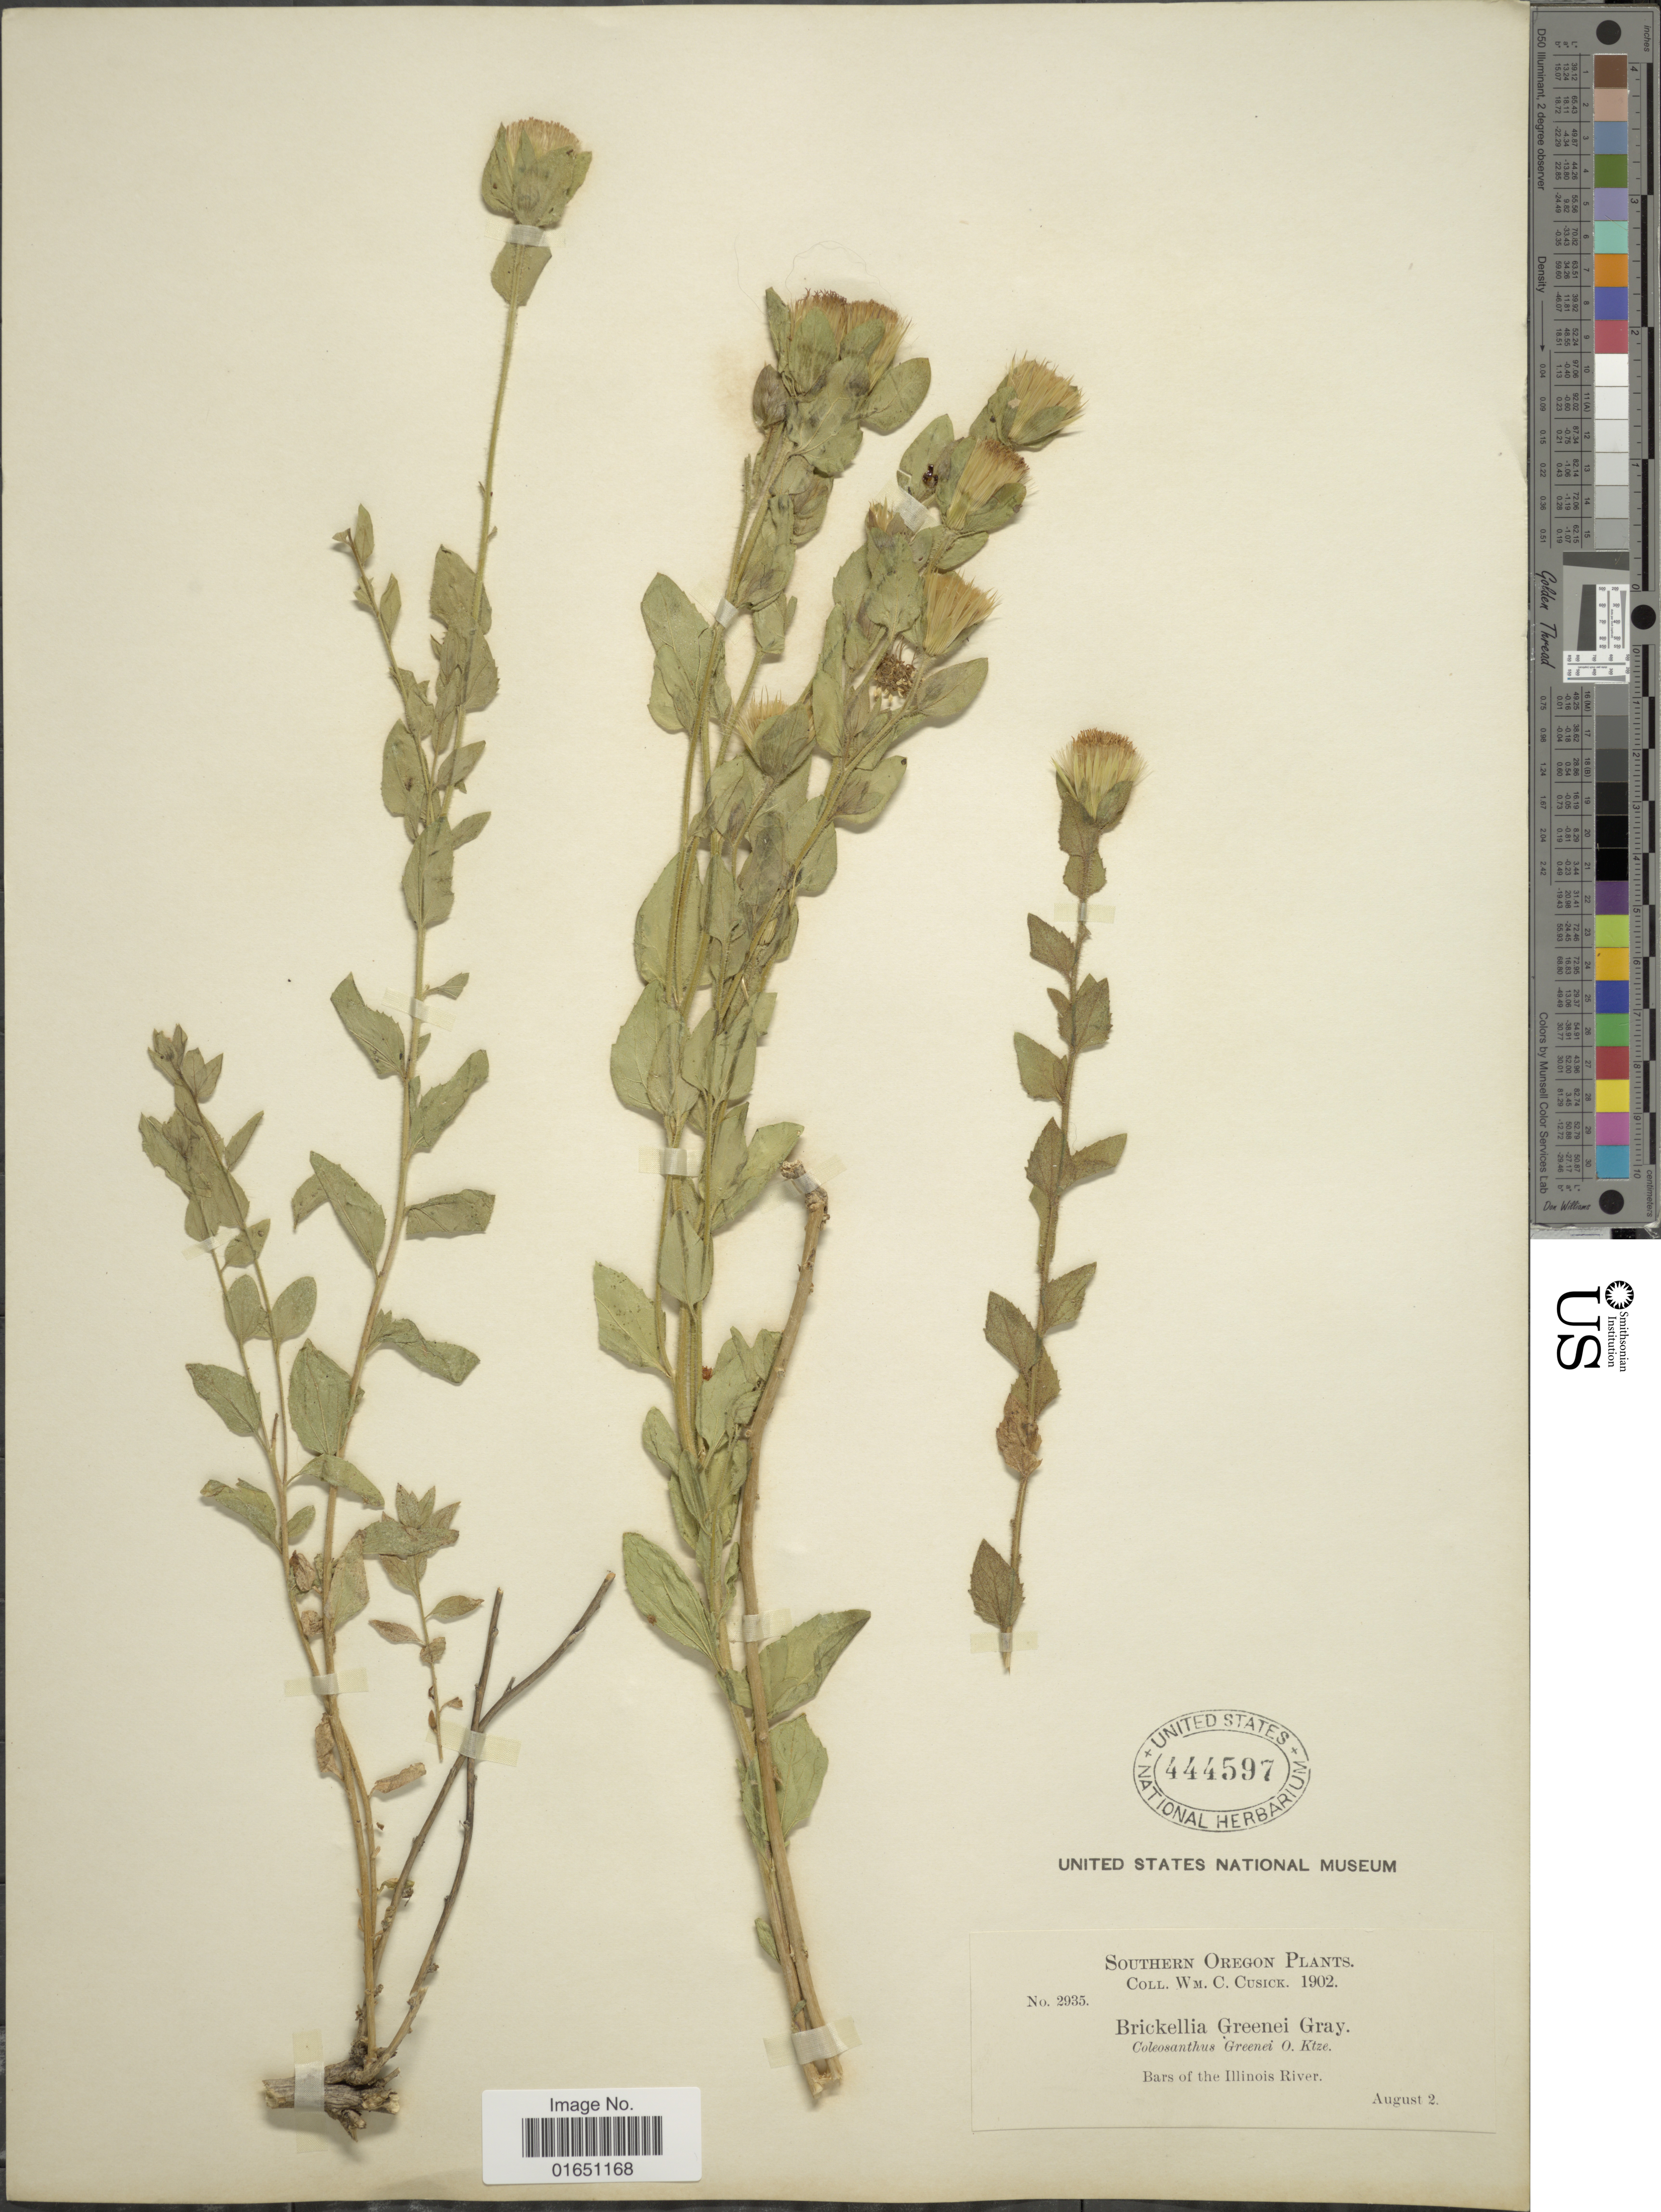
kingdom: Plantae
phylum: Tracheophyta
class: Magnoliopsida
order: Asterales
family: Asteraceae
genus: Brickellia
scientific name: Brickellia greenei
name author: A. Gray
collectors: W. C. Cusick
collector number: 2935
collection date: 1902-08-02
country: United States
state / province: Oregon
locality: Southern Oregon, bars of the Illinois River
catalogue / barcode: US 444597